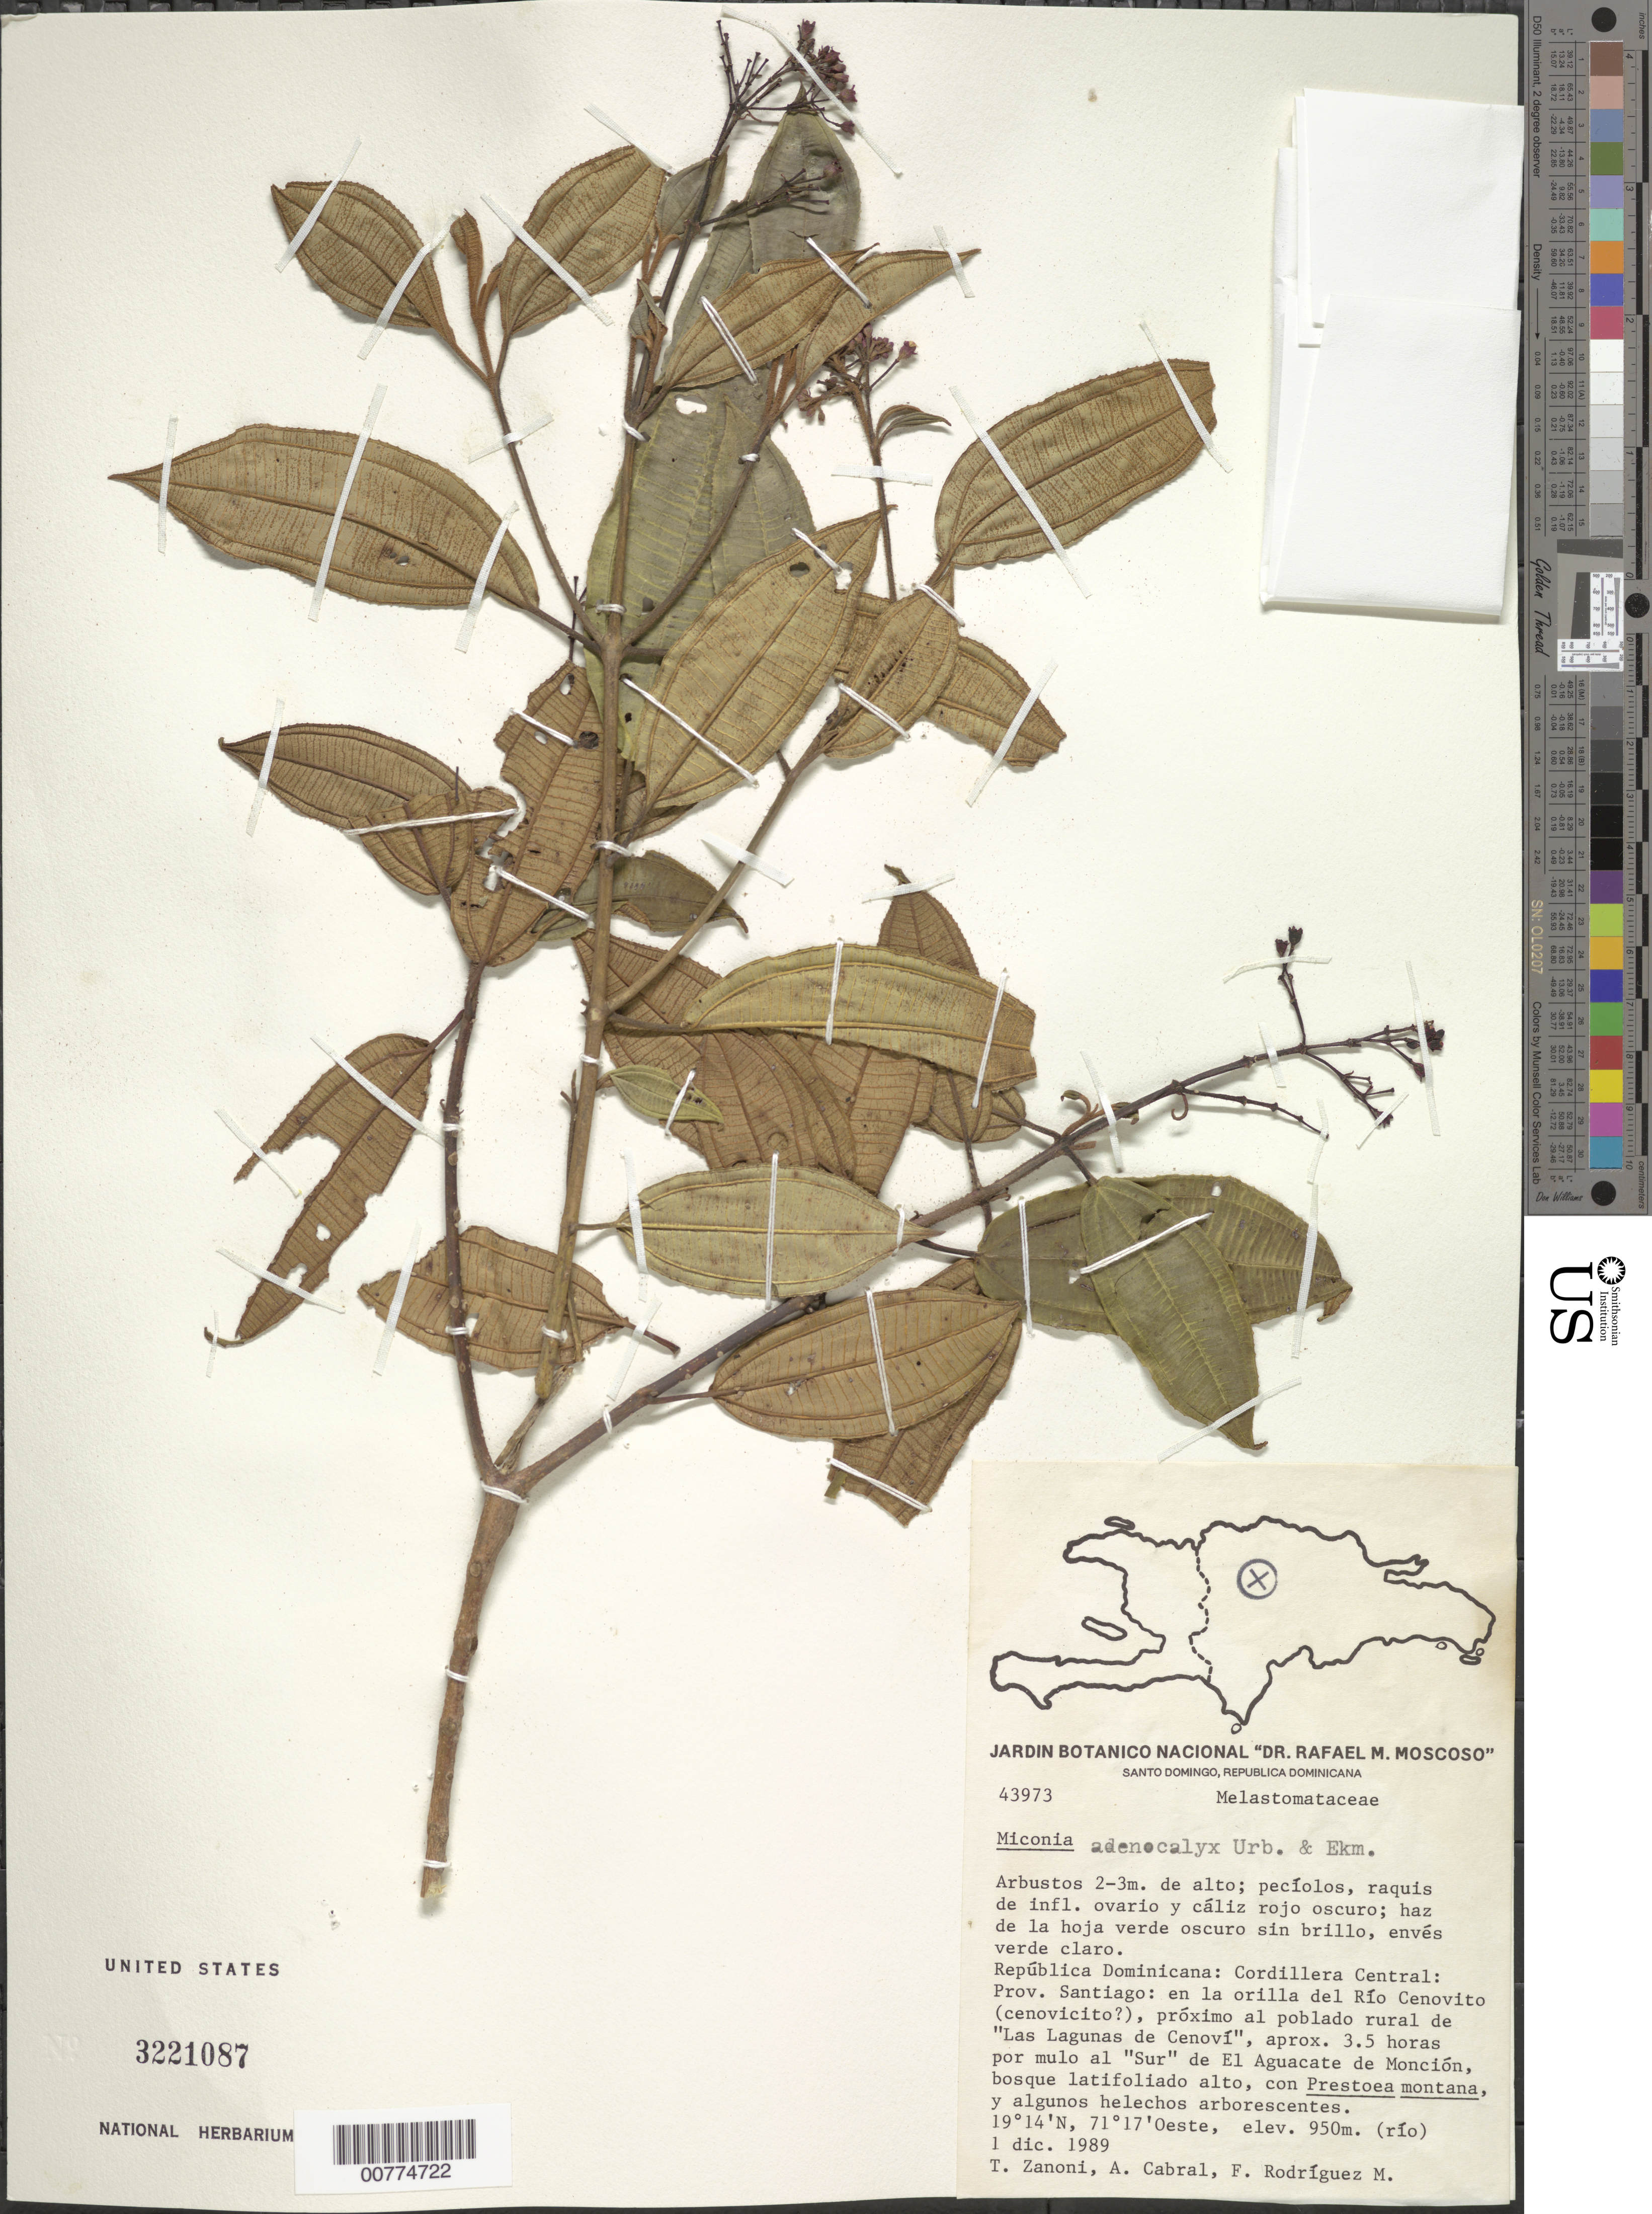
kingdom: Plantae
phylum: Tracheophyta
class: Magnoliopsida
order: Myrtales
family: Melastomataceae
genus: Miconia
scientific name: Miconia adenocalyx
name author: Urb. & Ekman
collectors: T. A. Zanoni, A. Cabral & F. Rodriguez M.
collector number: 43973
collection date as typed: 01 Dec 1989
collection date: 1989-12-01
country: Dominican Republic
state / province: Santiago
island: Hispaniola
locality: Cordillera Central, banks of Cenovito River (cenovicito?), next to rural village of "Las Lagunas de Cenoví", aproximately 3.5 hours by mule to "south" of El Aguacate de Monción.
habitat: High broadleaf forest, with Prestoea montana and a few arboreous ferns.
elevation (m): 950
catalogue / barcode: US 3221087